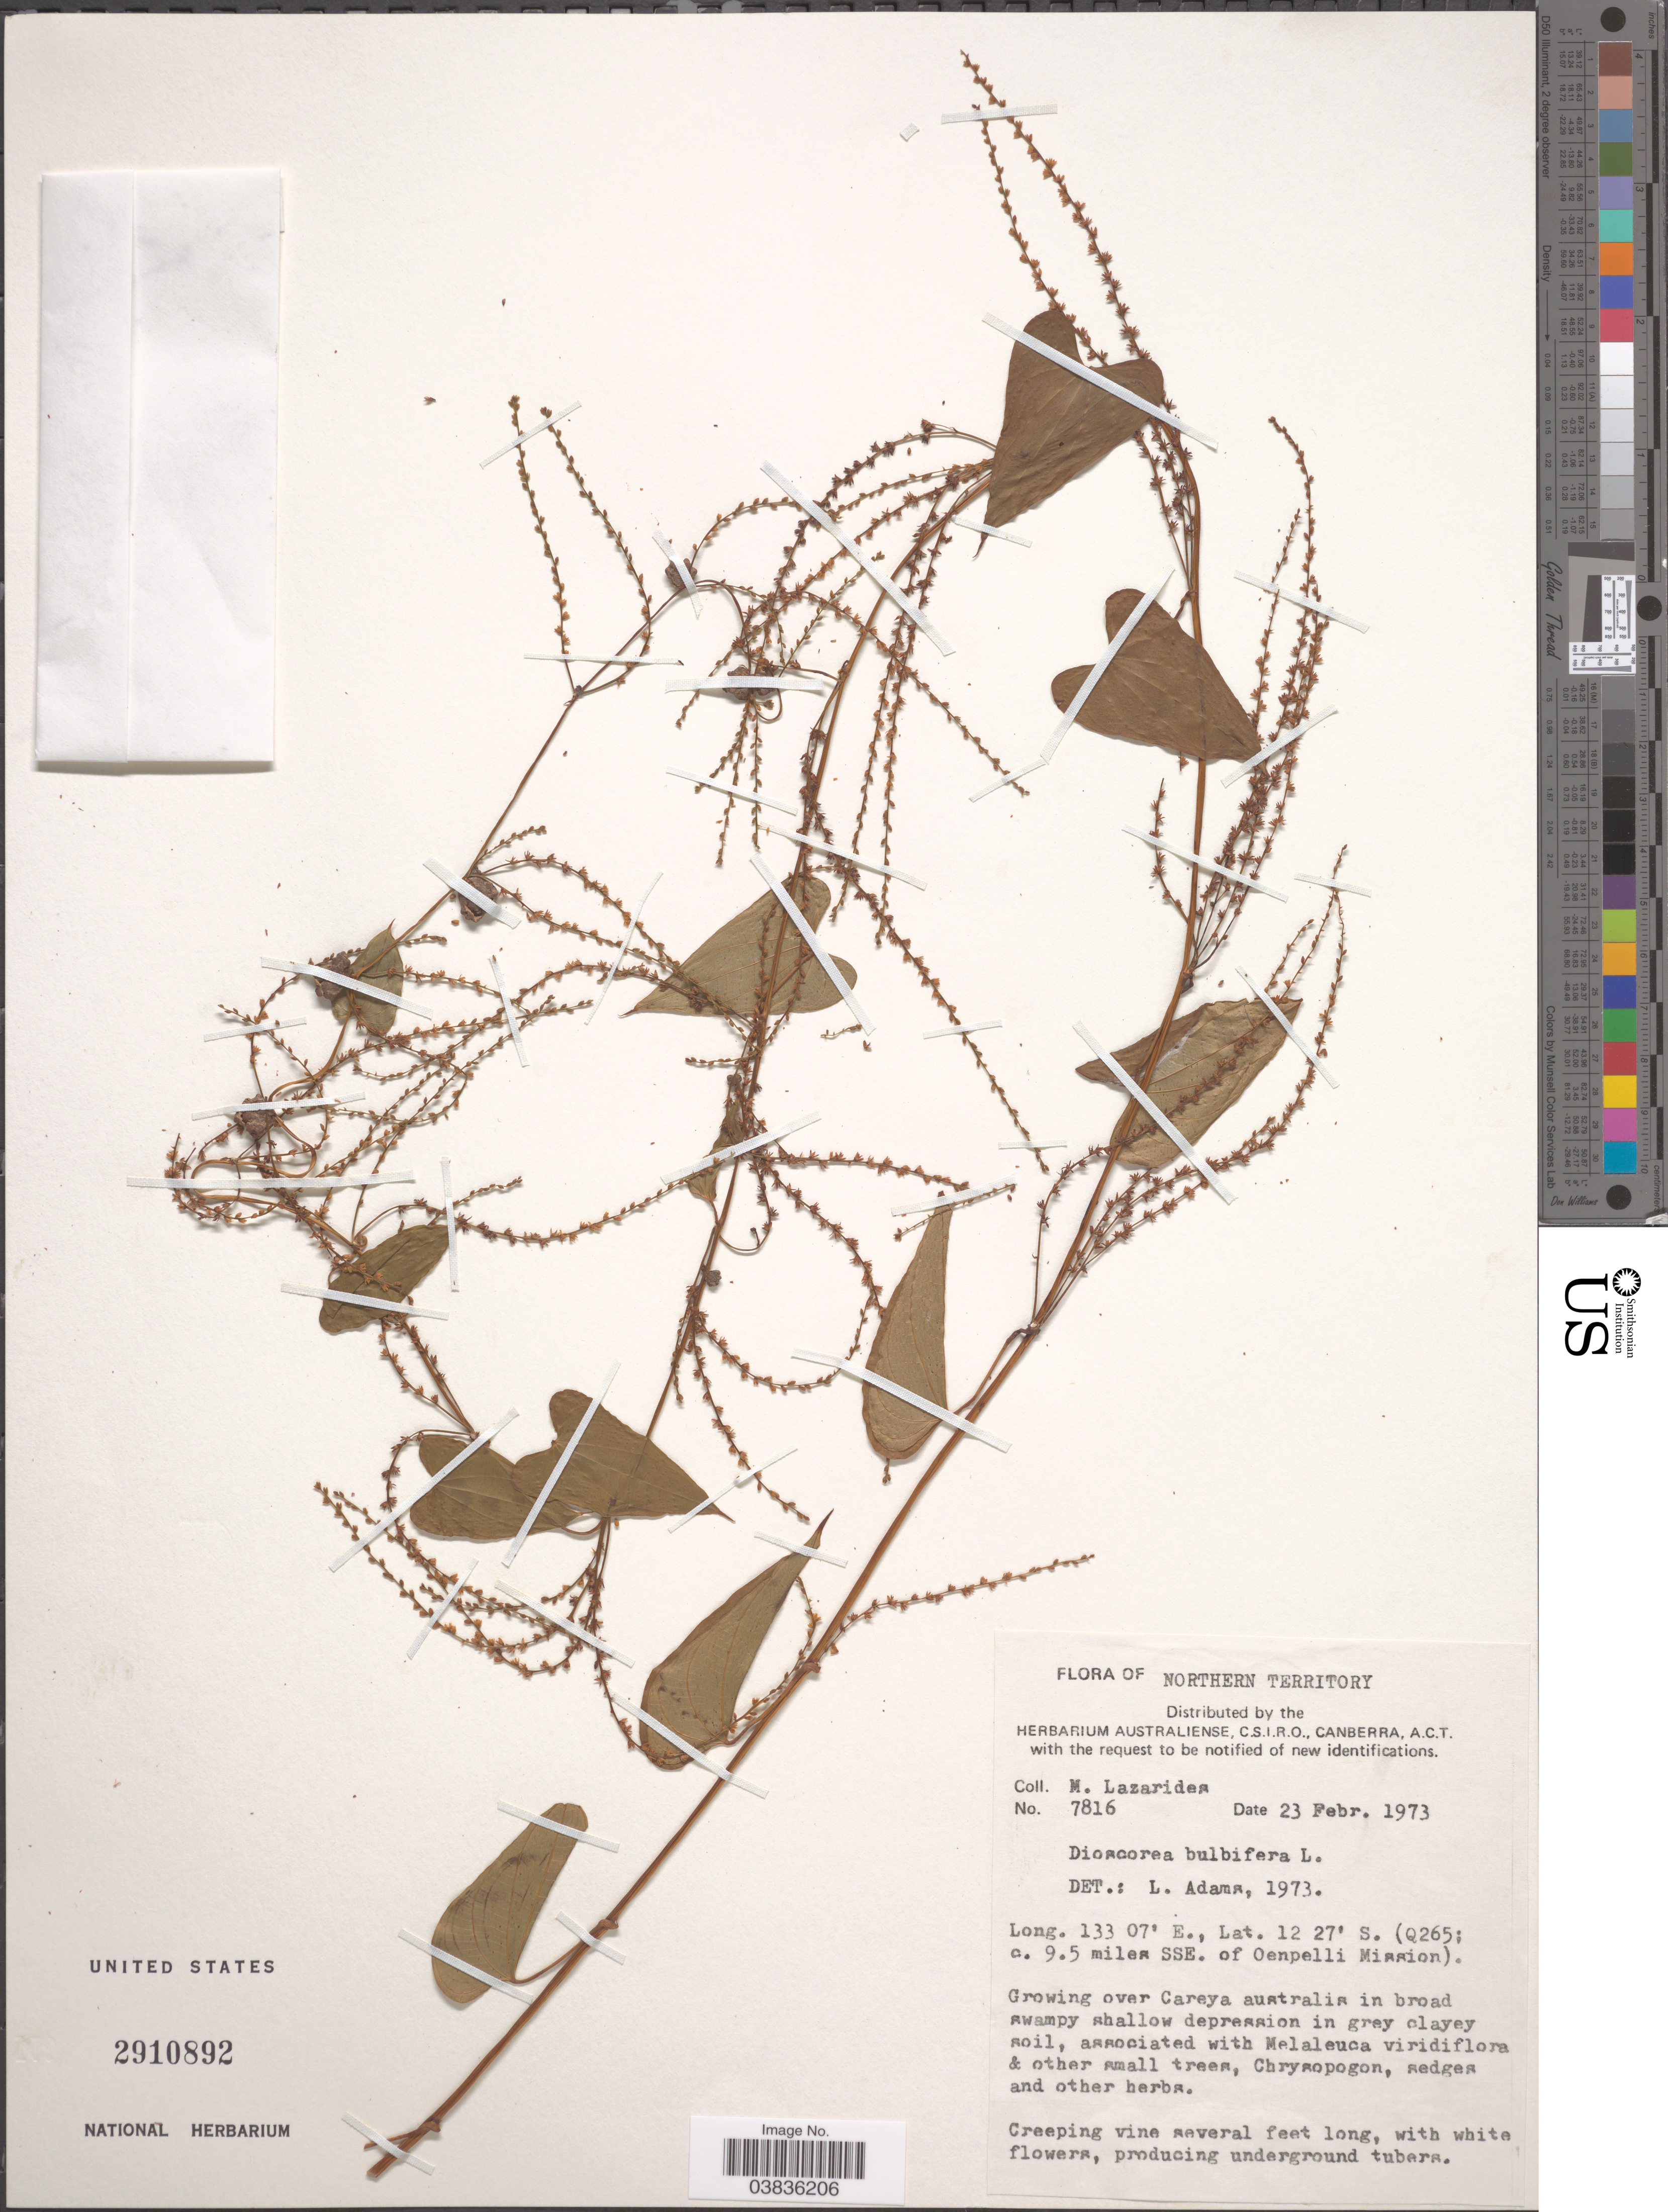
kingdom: Plantae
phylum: Tracheophyta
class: Liliopsida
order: Dioscoreales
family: Dioscoreaceae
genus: Dioscorea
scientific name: Dioscorea bulbifera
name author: L.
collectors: M. Lazarides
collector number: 7816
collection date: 1973-02-23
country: Australia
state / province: Northern Territory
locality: Northern Territory. (Q265; c. 9.5 miles SSE. Of Oenpelli Mission). Over Careya australis.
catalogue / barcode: US 2910892